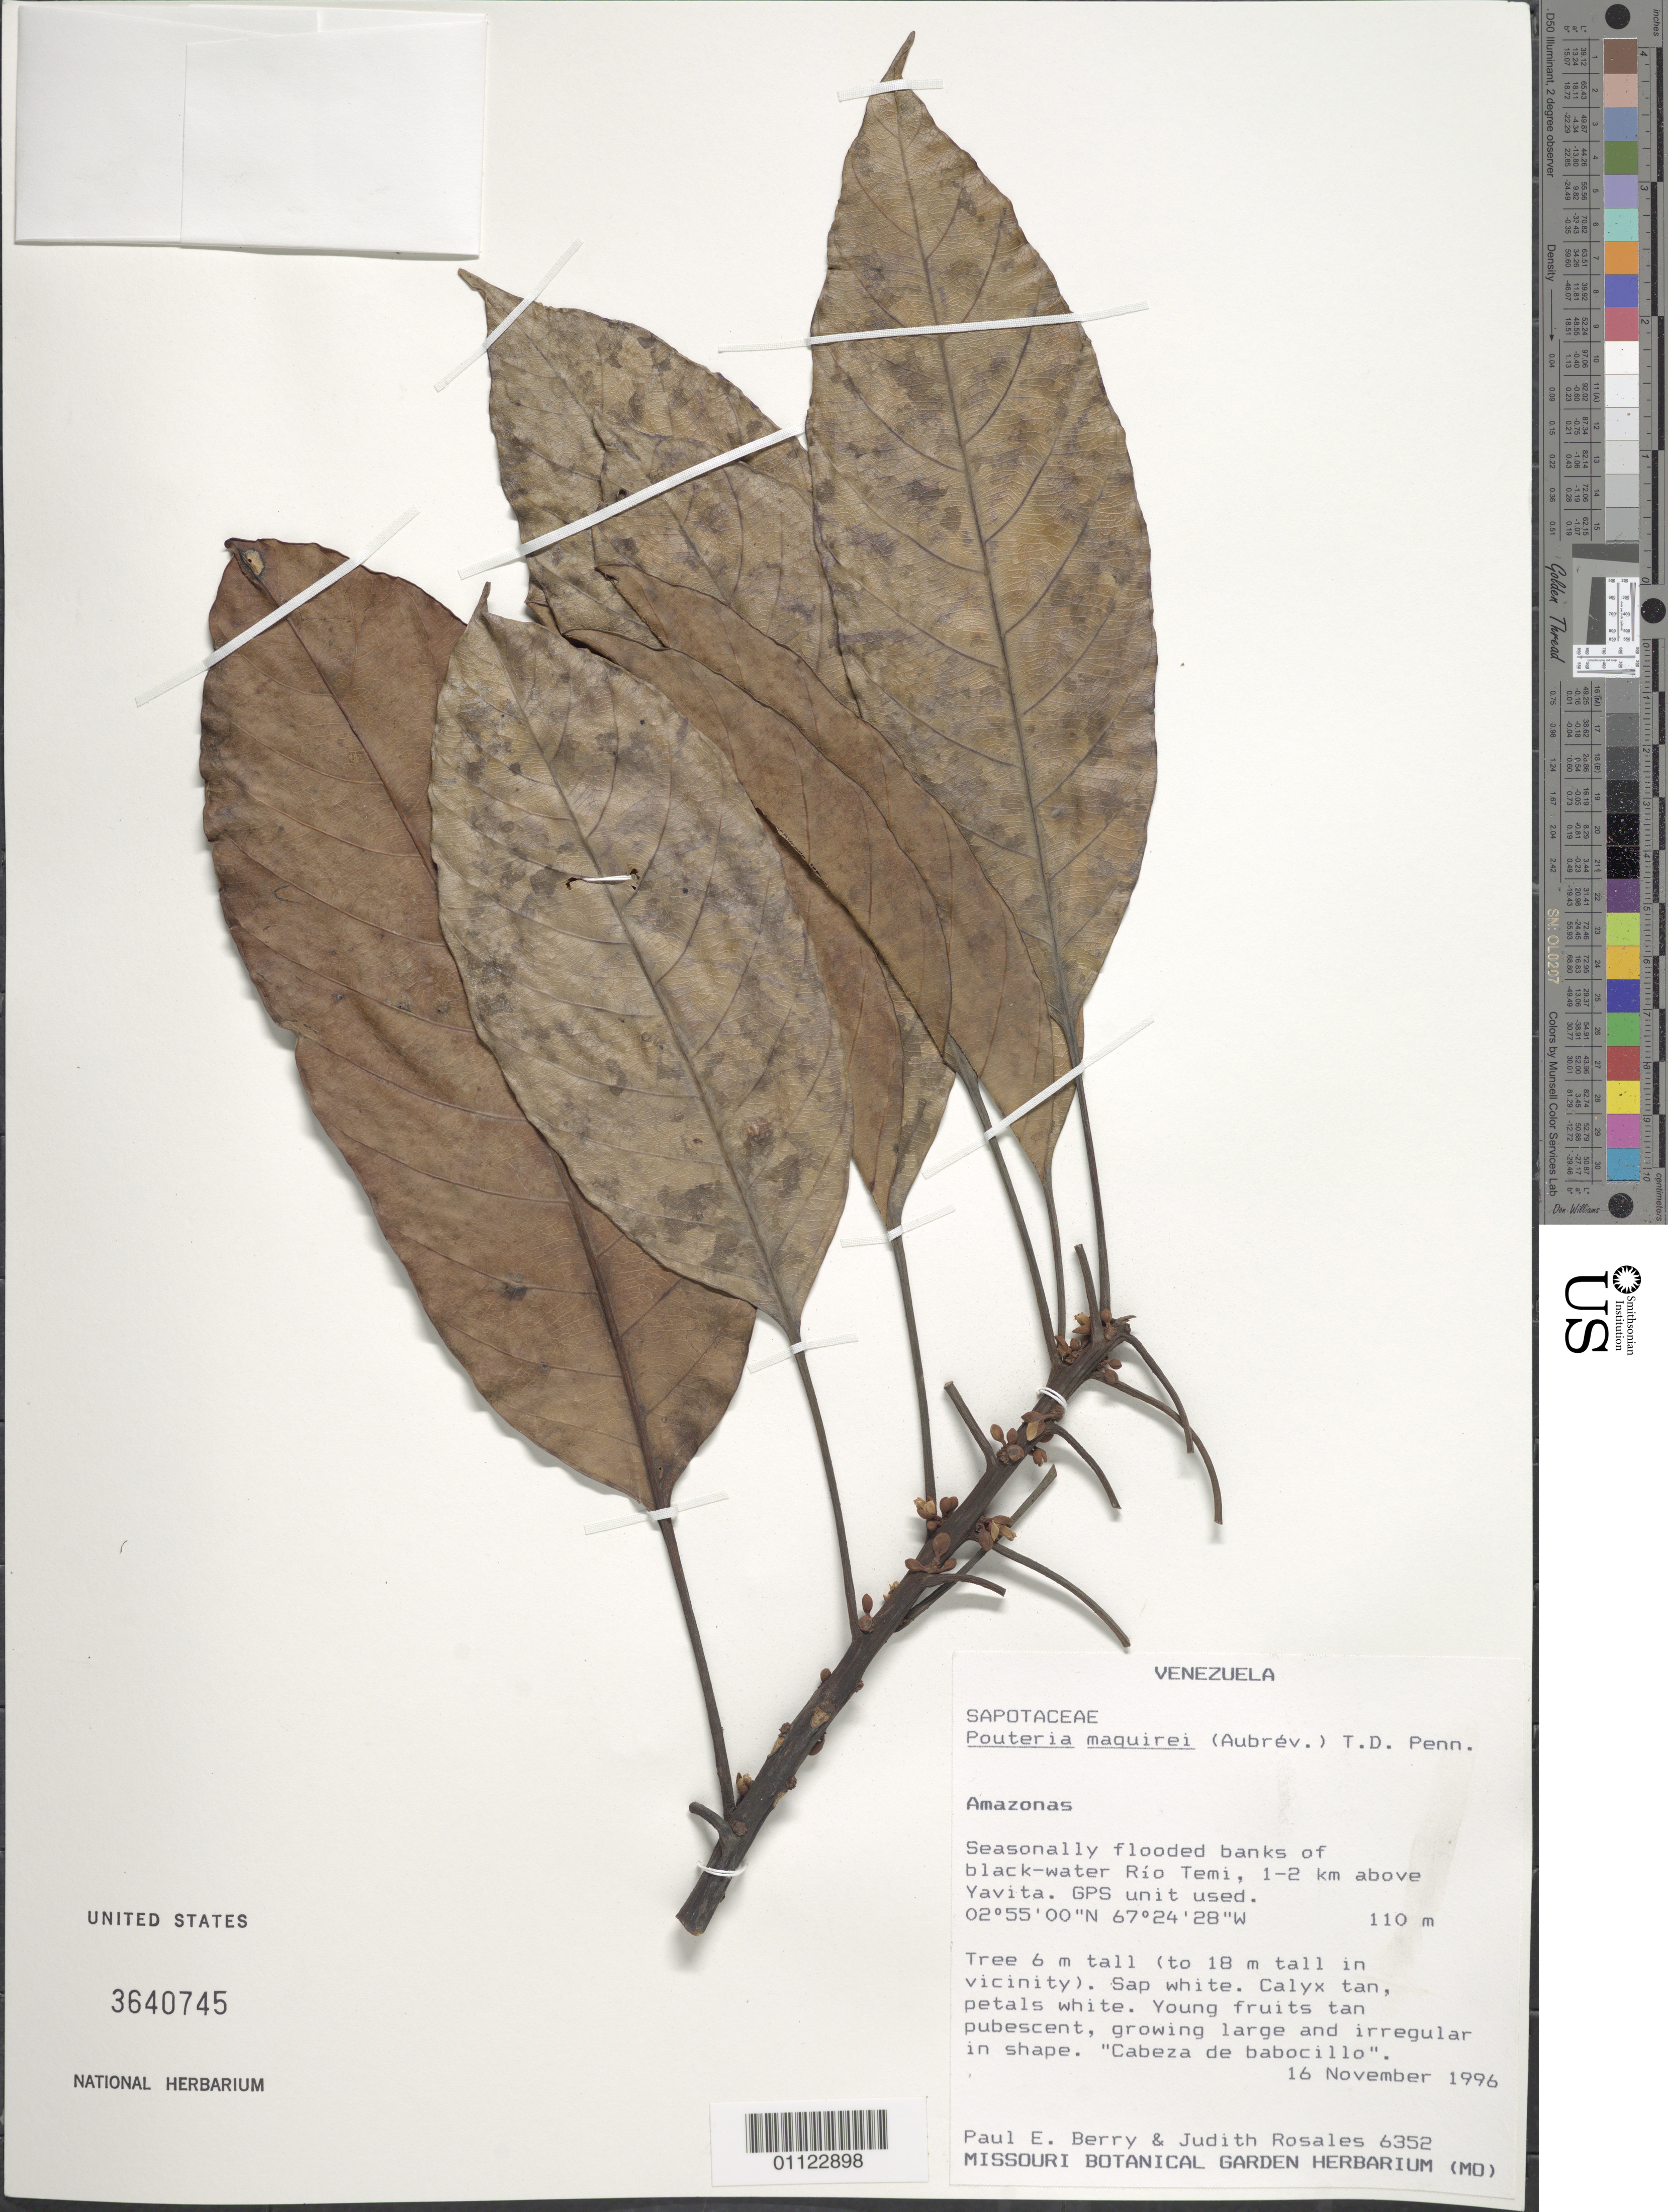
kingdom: Plantae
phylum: Tracheophyta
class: Magnoliopsida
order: Ericales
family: Sapotaceae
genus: Pouteria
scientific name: Pouteria maguirei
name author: (Aubrév.) T.D. Penn.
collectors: P. E. Berry & J. Rosales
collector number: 6352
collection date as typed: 16-Nov-96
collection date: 1996-11-16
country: Venezuela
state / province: Amazonas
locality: Río Temi, 1-2km above Yavita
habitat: Seasonally flooded banks of black-water rio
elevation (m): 110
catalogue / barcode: US 3640745